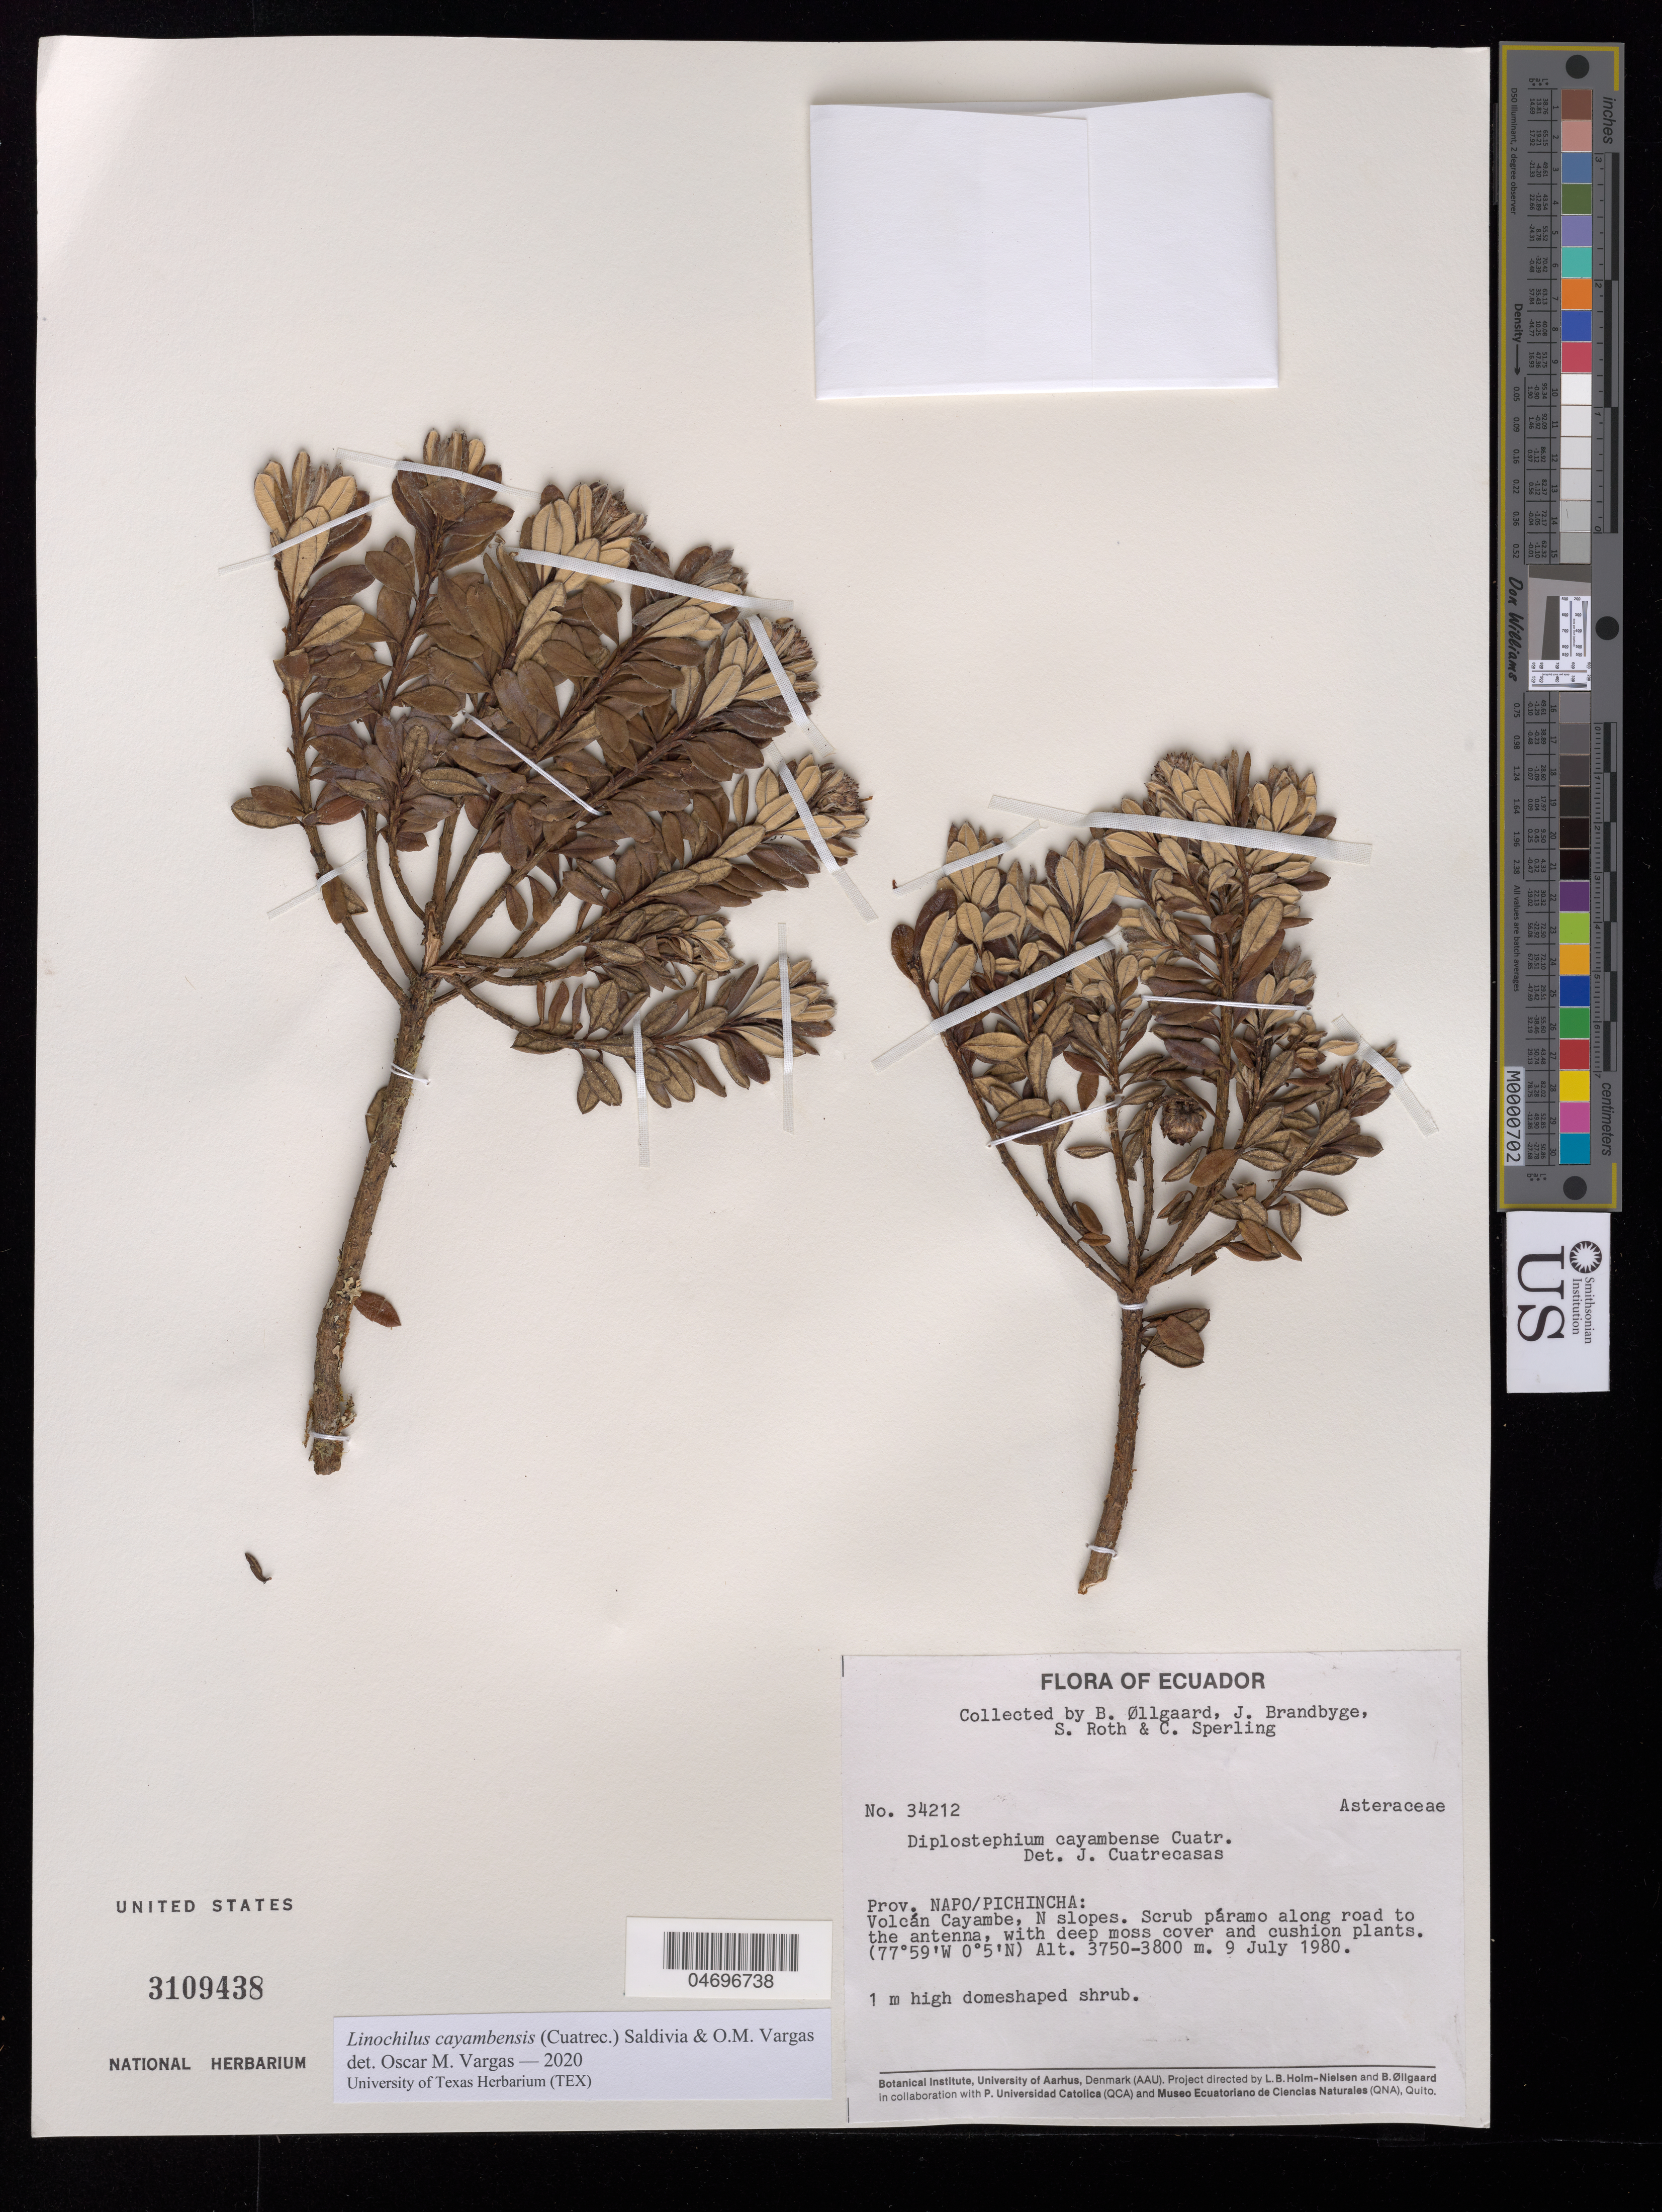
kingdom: Plantae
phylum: Tracheophyta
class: Magnoliopsida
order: Asterales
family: Asteraceae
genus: Linochilus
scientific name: Linochilus cayambensis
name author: (Cuatrec.) Saldivia & O.M. Vargas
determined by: Vargas, Oscar M.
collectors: B. Øllgaard, J. Brandbyge, S. Roth & C. Sperling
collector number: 34212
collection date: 1980-07-09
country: Ecuador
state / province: Pichincha / Napo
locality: Volcan Cayambe, N slopes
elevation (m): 3750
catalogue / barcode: US 3109438